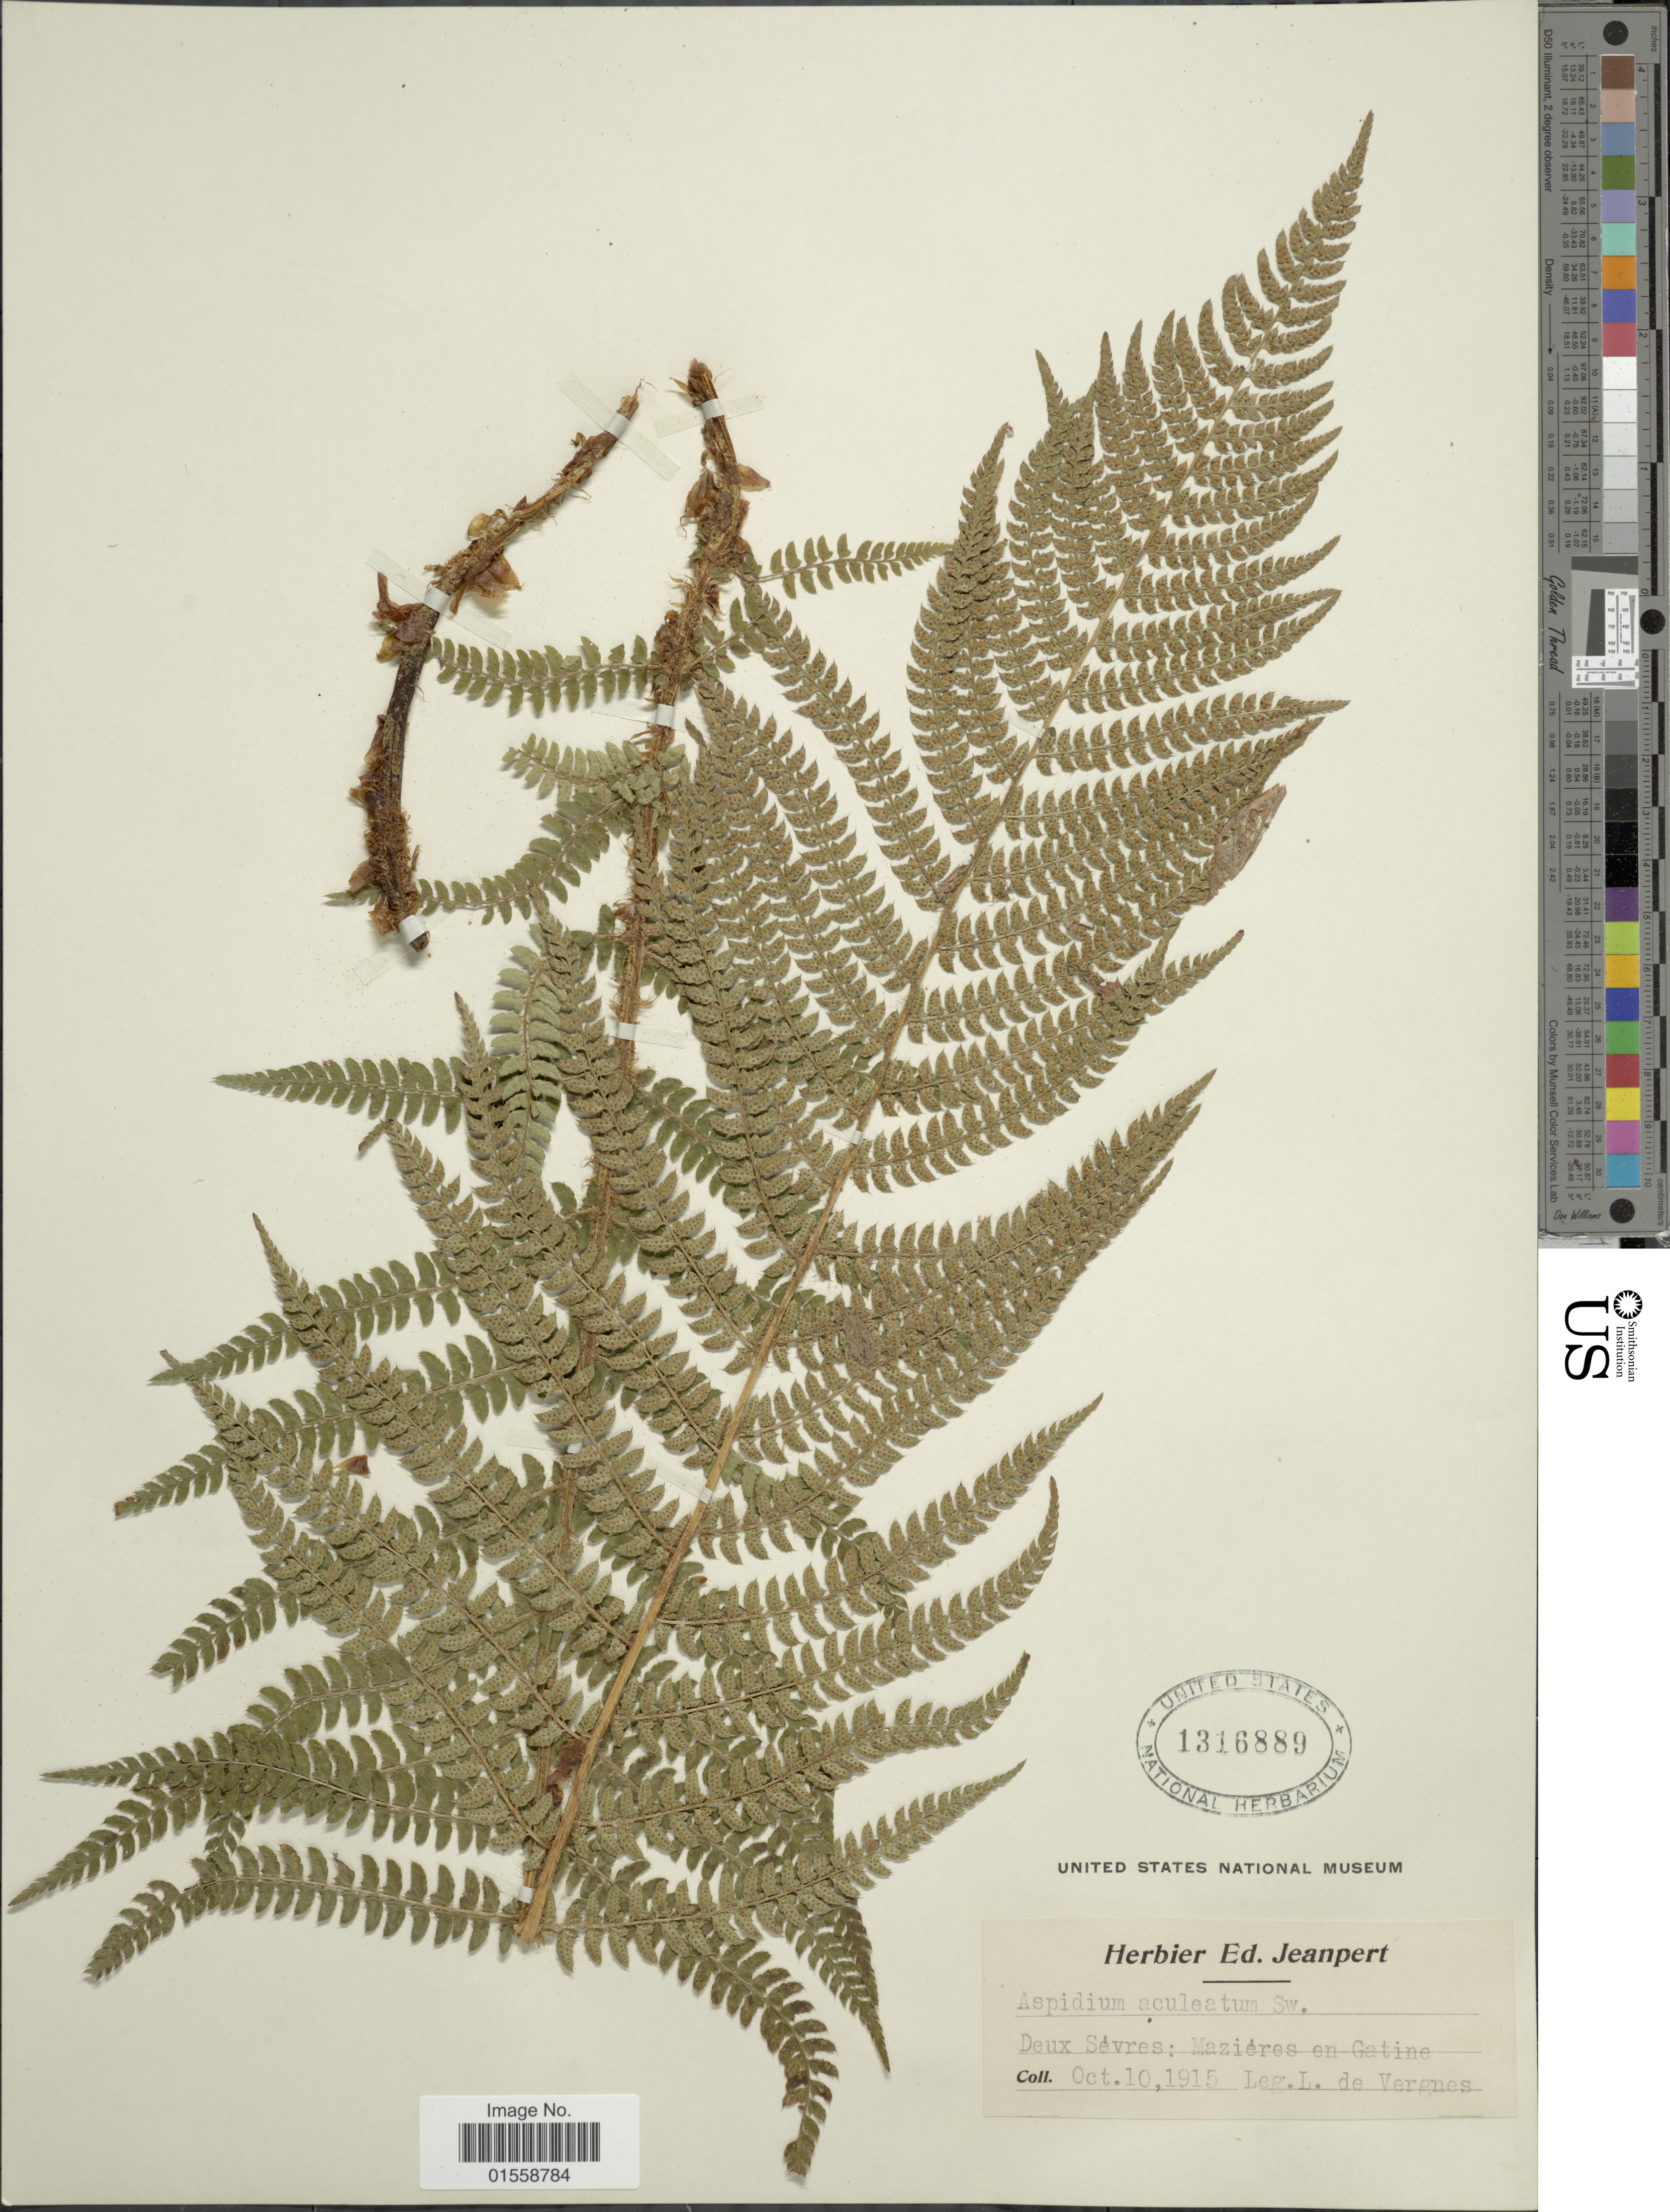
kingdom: Plantae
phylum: Tracheophyta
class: Polypodiopsida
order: Polypodiales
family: Dryopteridaceae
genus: Polystichum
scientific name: Polystichum setiferum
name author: (Forssk.) Moore ex Woynar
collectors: L. De Vergnes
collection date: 1915-10-10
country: France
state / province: Nouvelle-Aquitaine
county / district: Deux-Sèvres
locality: Deux Sevres: Mazieres en Gatine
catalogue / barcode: US 1316889